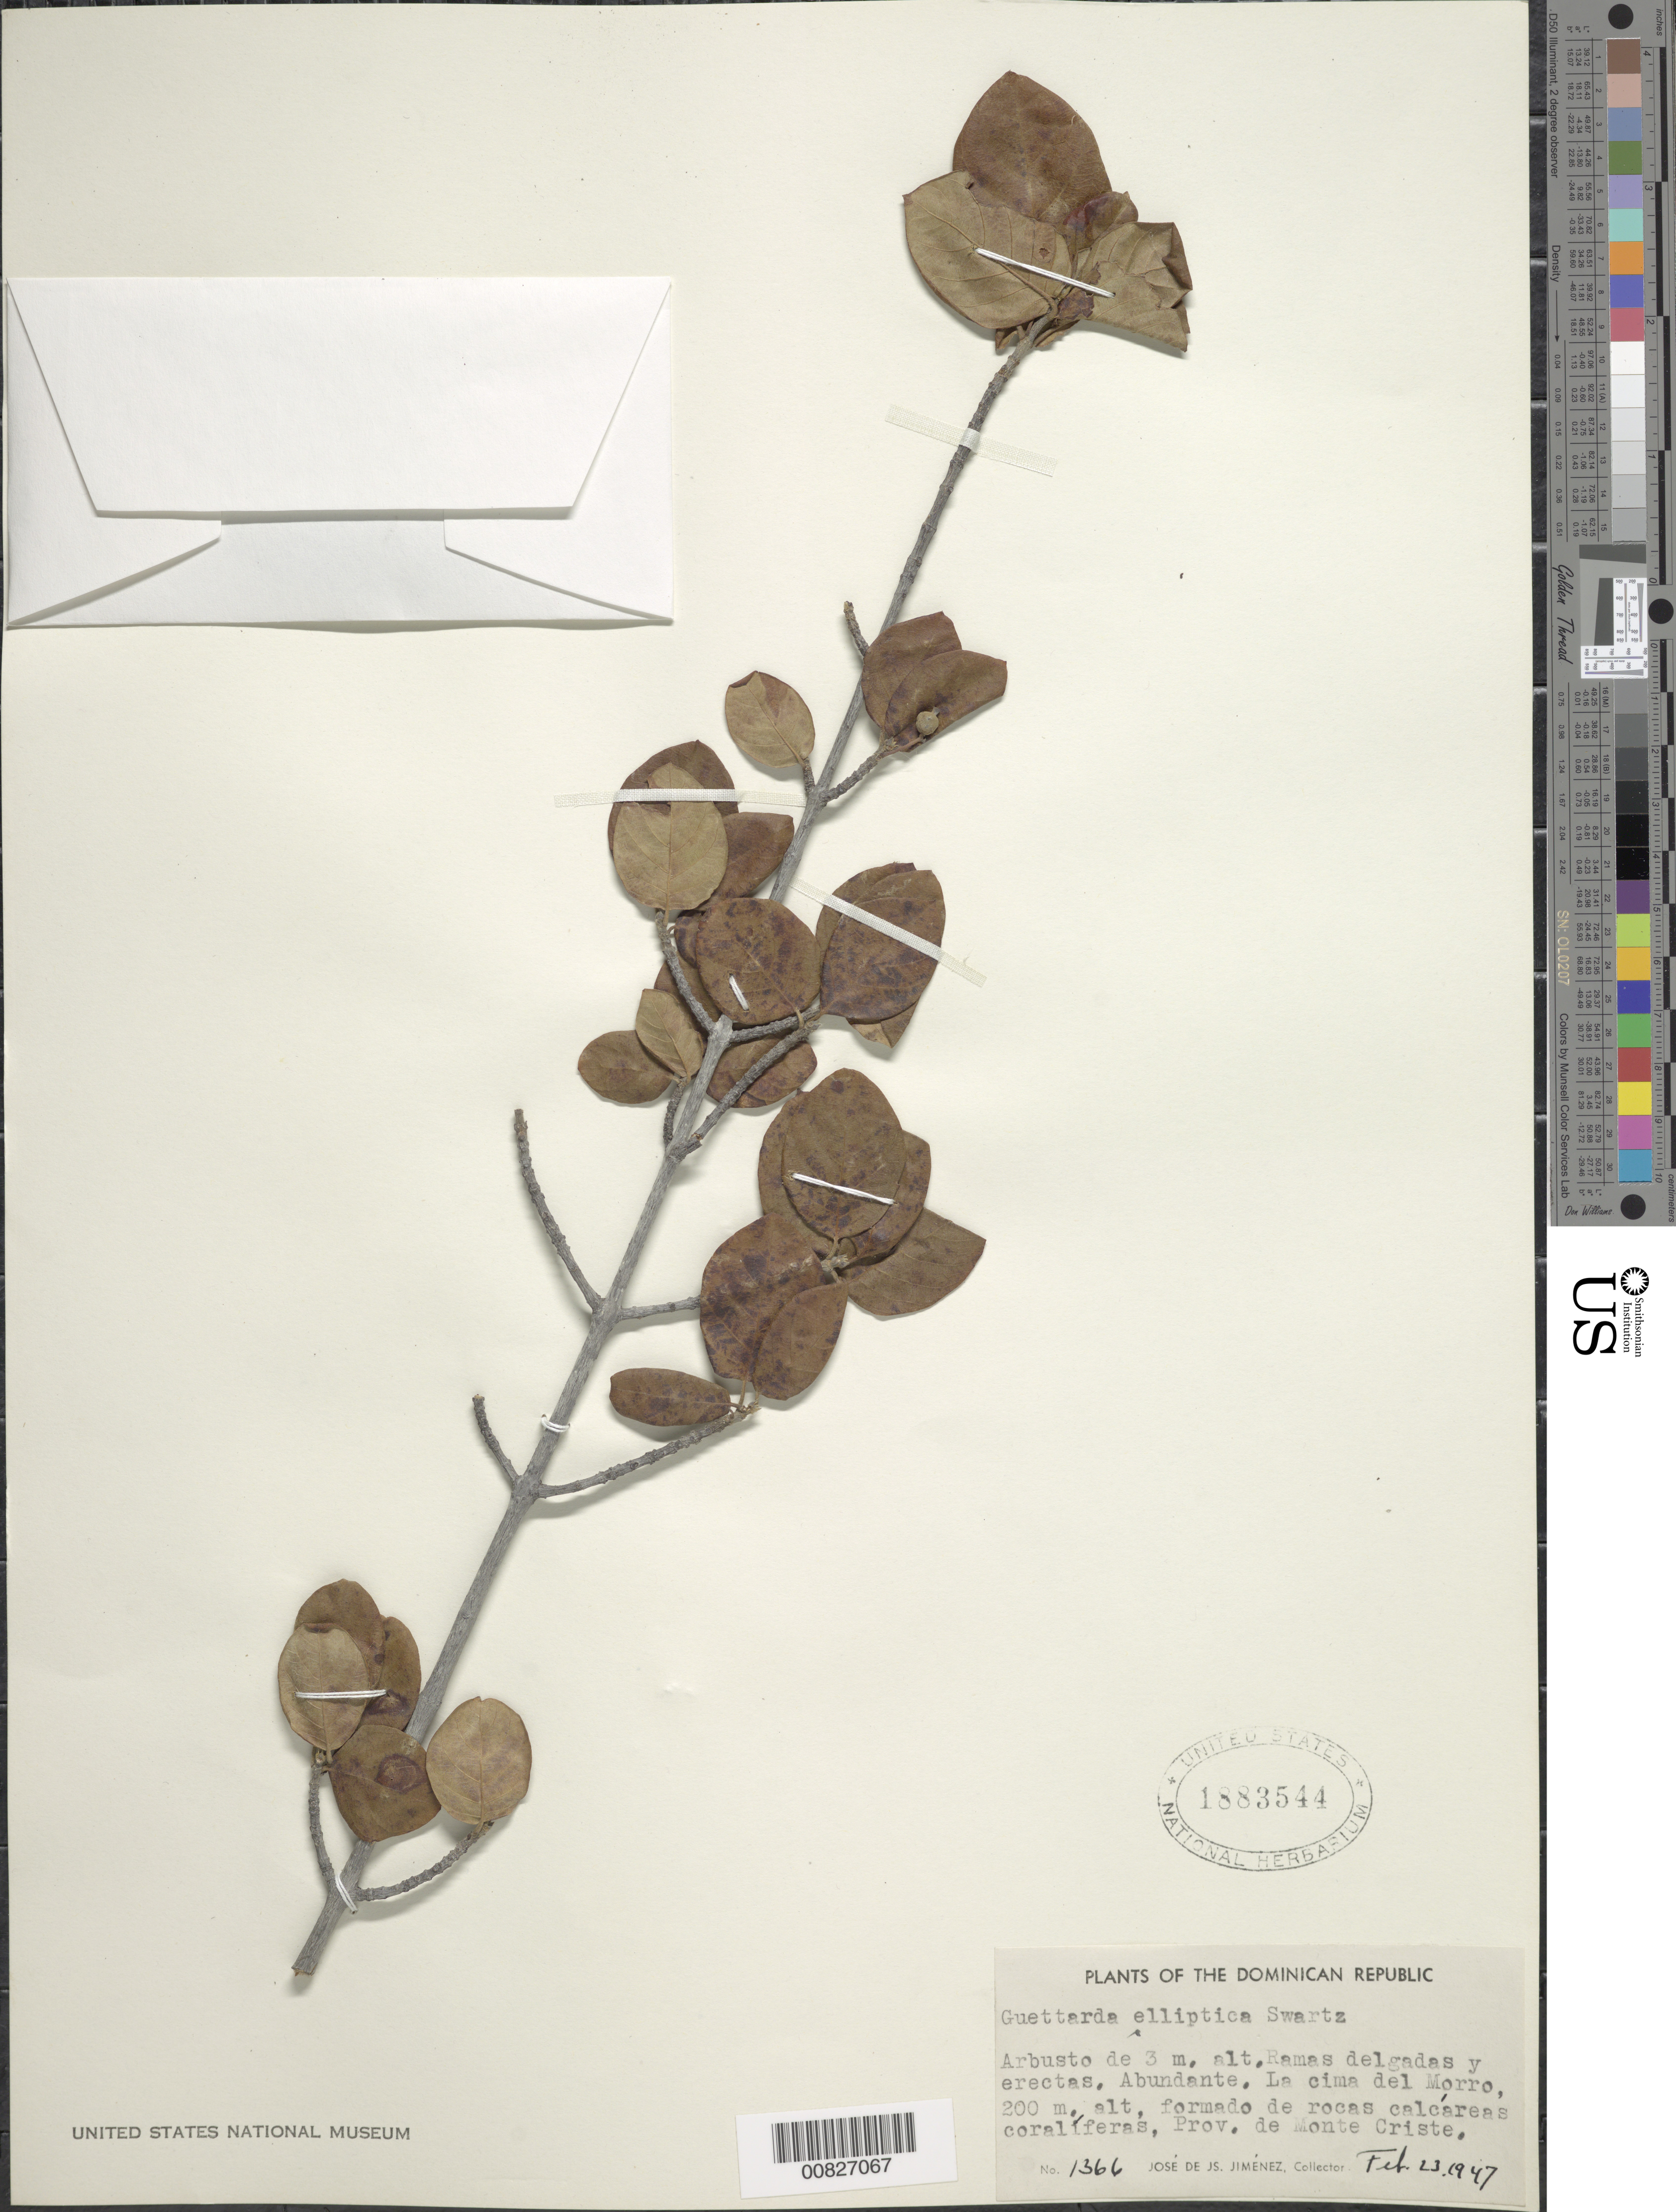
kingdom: Plantae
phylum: Tracheophyta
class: Magnoliopsida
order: Gentianales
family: Rubiaceae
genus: Guettarda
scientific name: Guettarda elliptica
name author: Sw.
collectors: J. J. Jiménez Almonte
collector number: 1366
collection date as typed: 23 Feb 1947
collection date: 1947-02-23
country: Dominican Republic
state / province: Monte Cristi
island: Hispaniola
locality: La cima del Morro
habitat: Formado de rocas calcáreas coralíferas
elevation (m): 200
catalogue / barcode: US 1883544